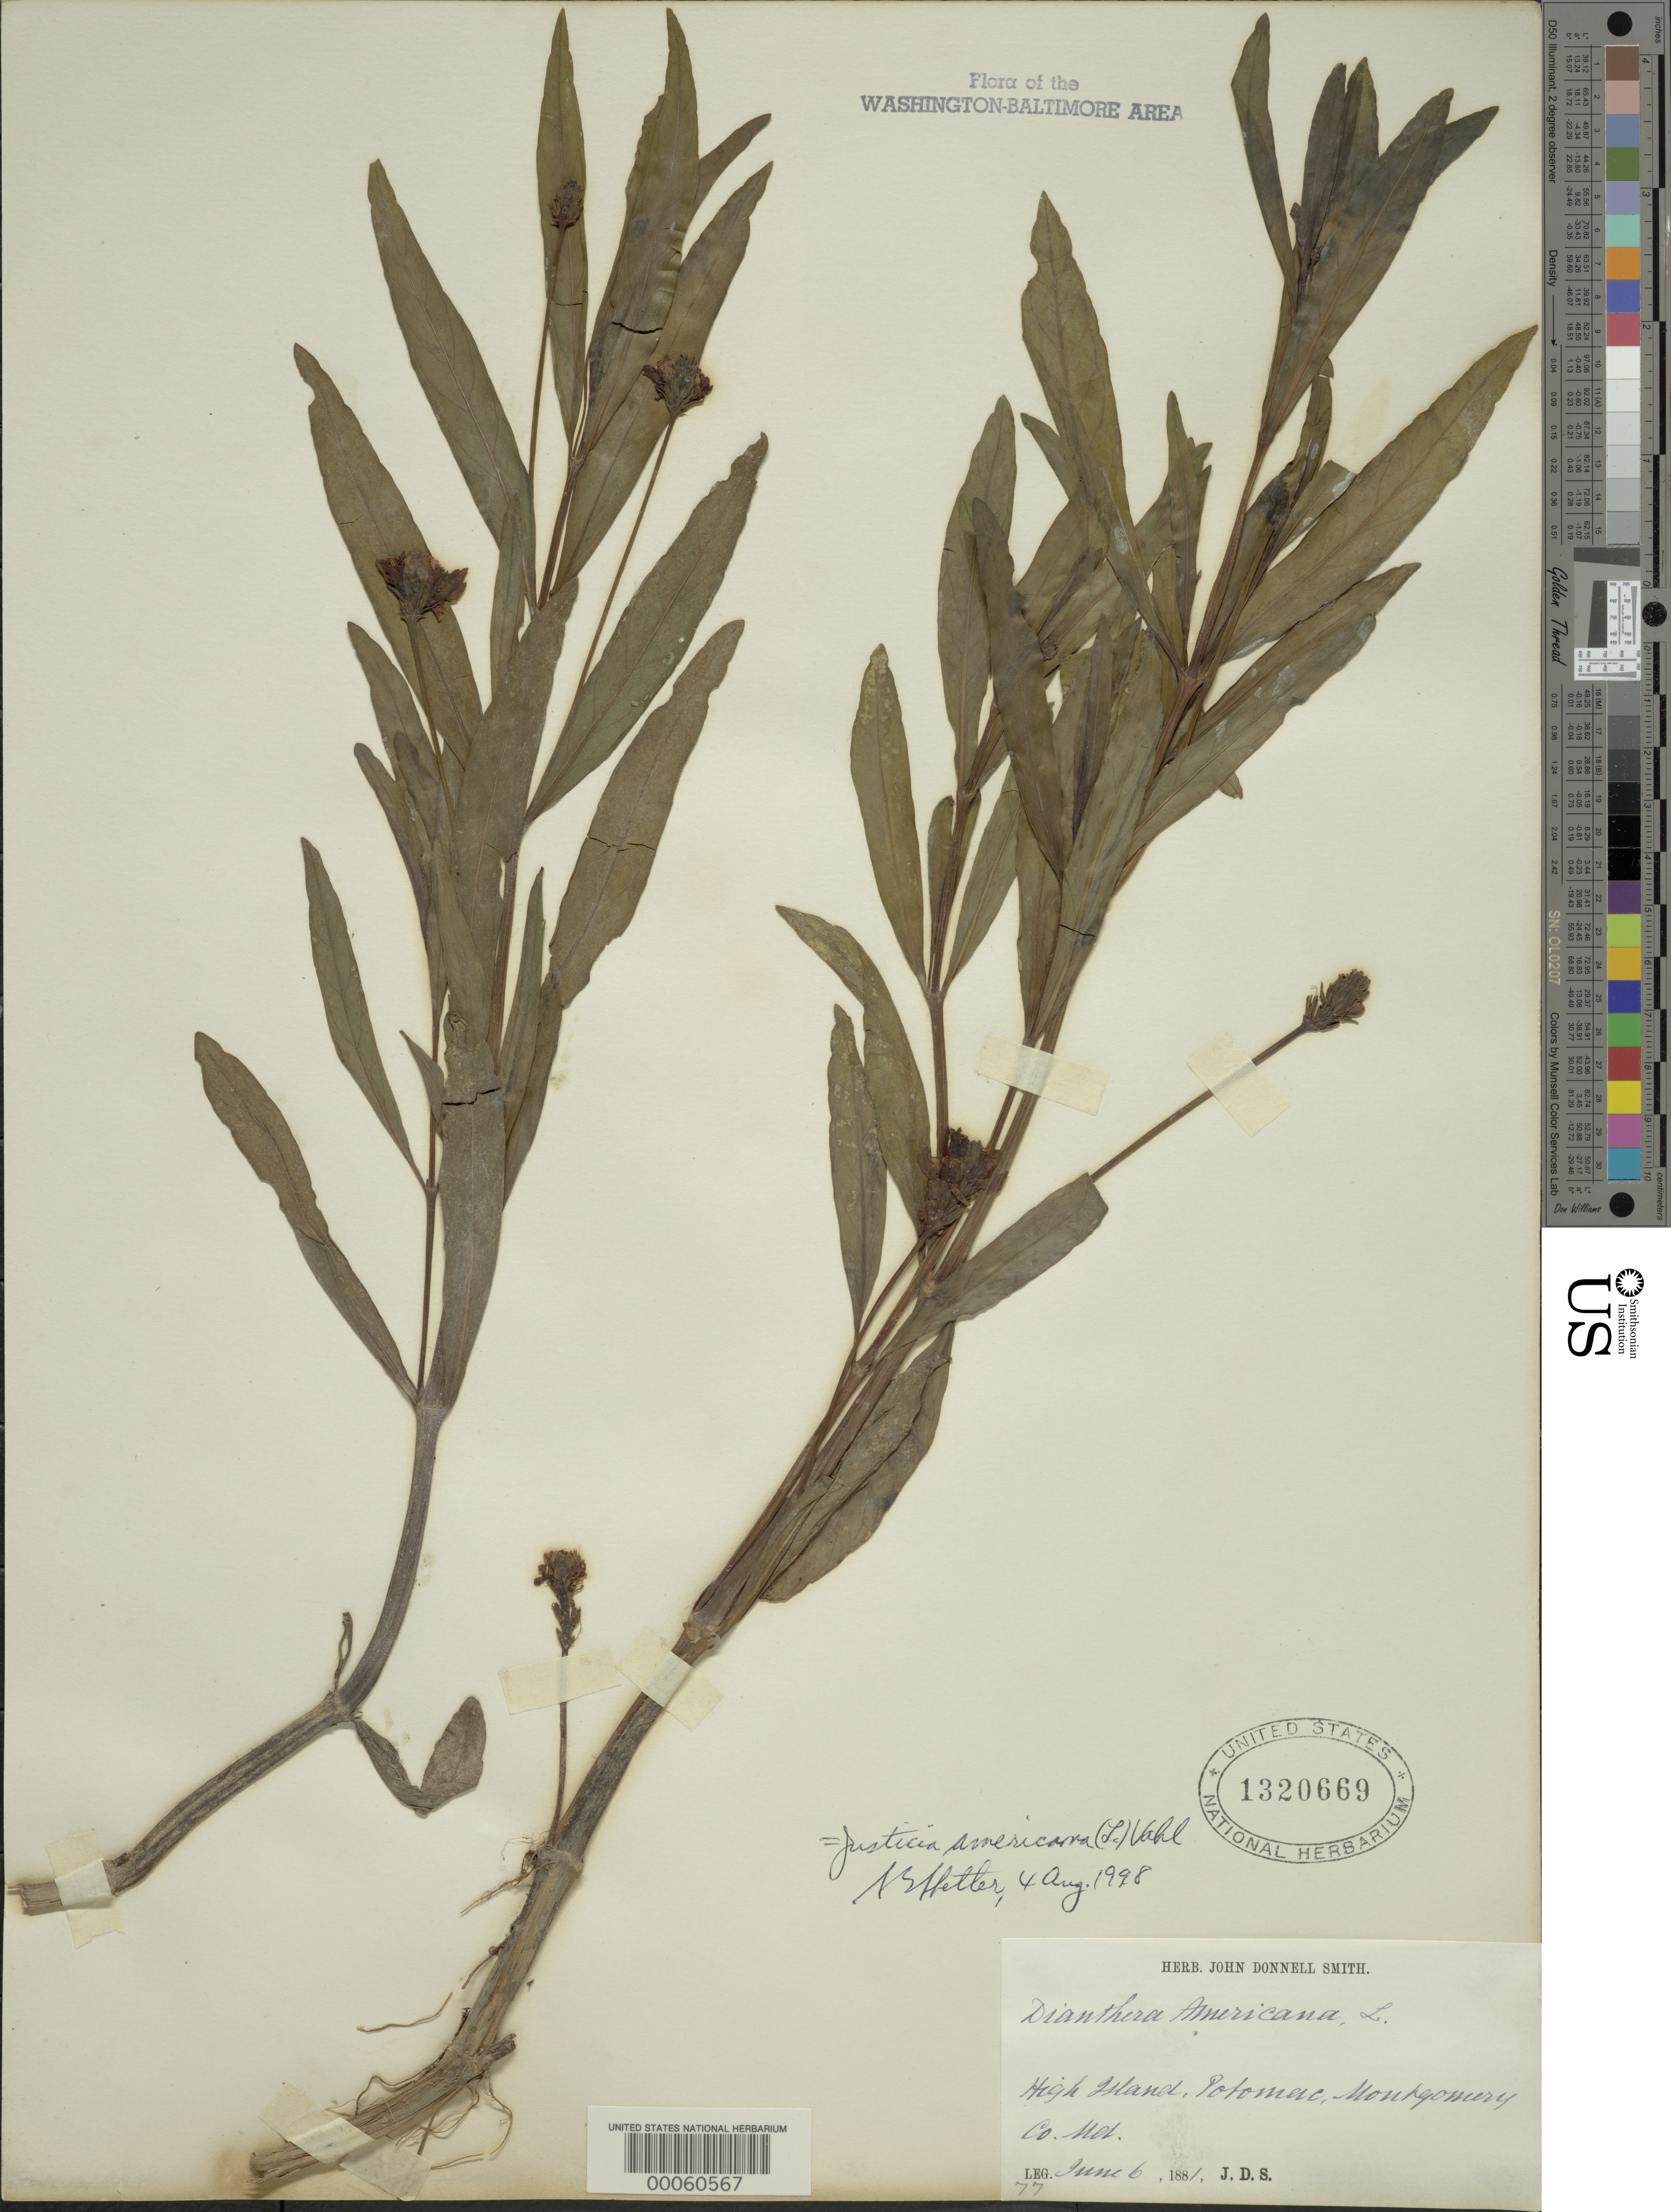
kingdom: Plantae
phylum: Tracheophyta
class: Magnoliopsida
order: Lamiales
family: Acanthaceae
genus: Justicia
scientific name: Justicia americana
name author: (L.) Vahl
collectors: J. Donnell Smith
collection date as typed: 06 Jun 1881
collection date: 1881-06-06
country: United States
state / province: Maryland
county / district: Montgomery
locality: High Island C. & O. Canal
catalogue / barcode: US 1320669